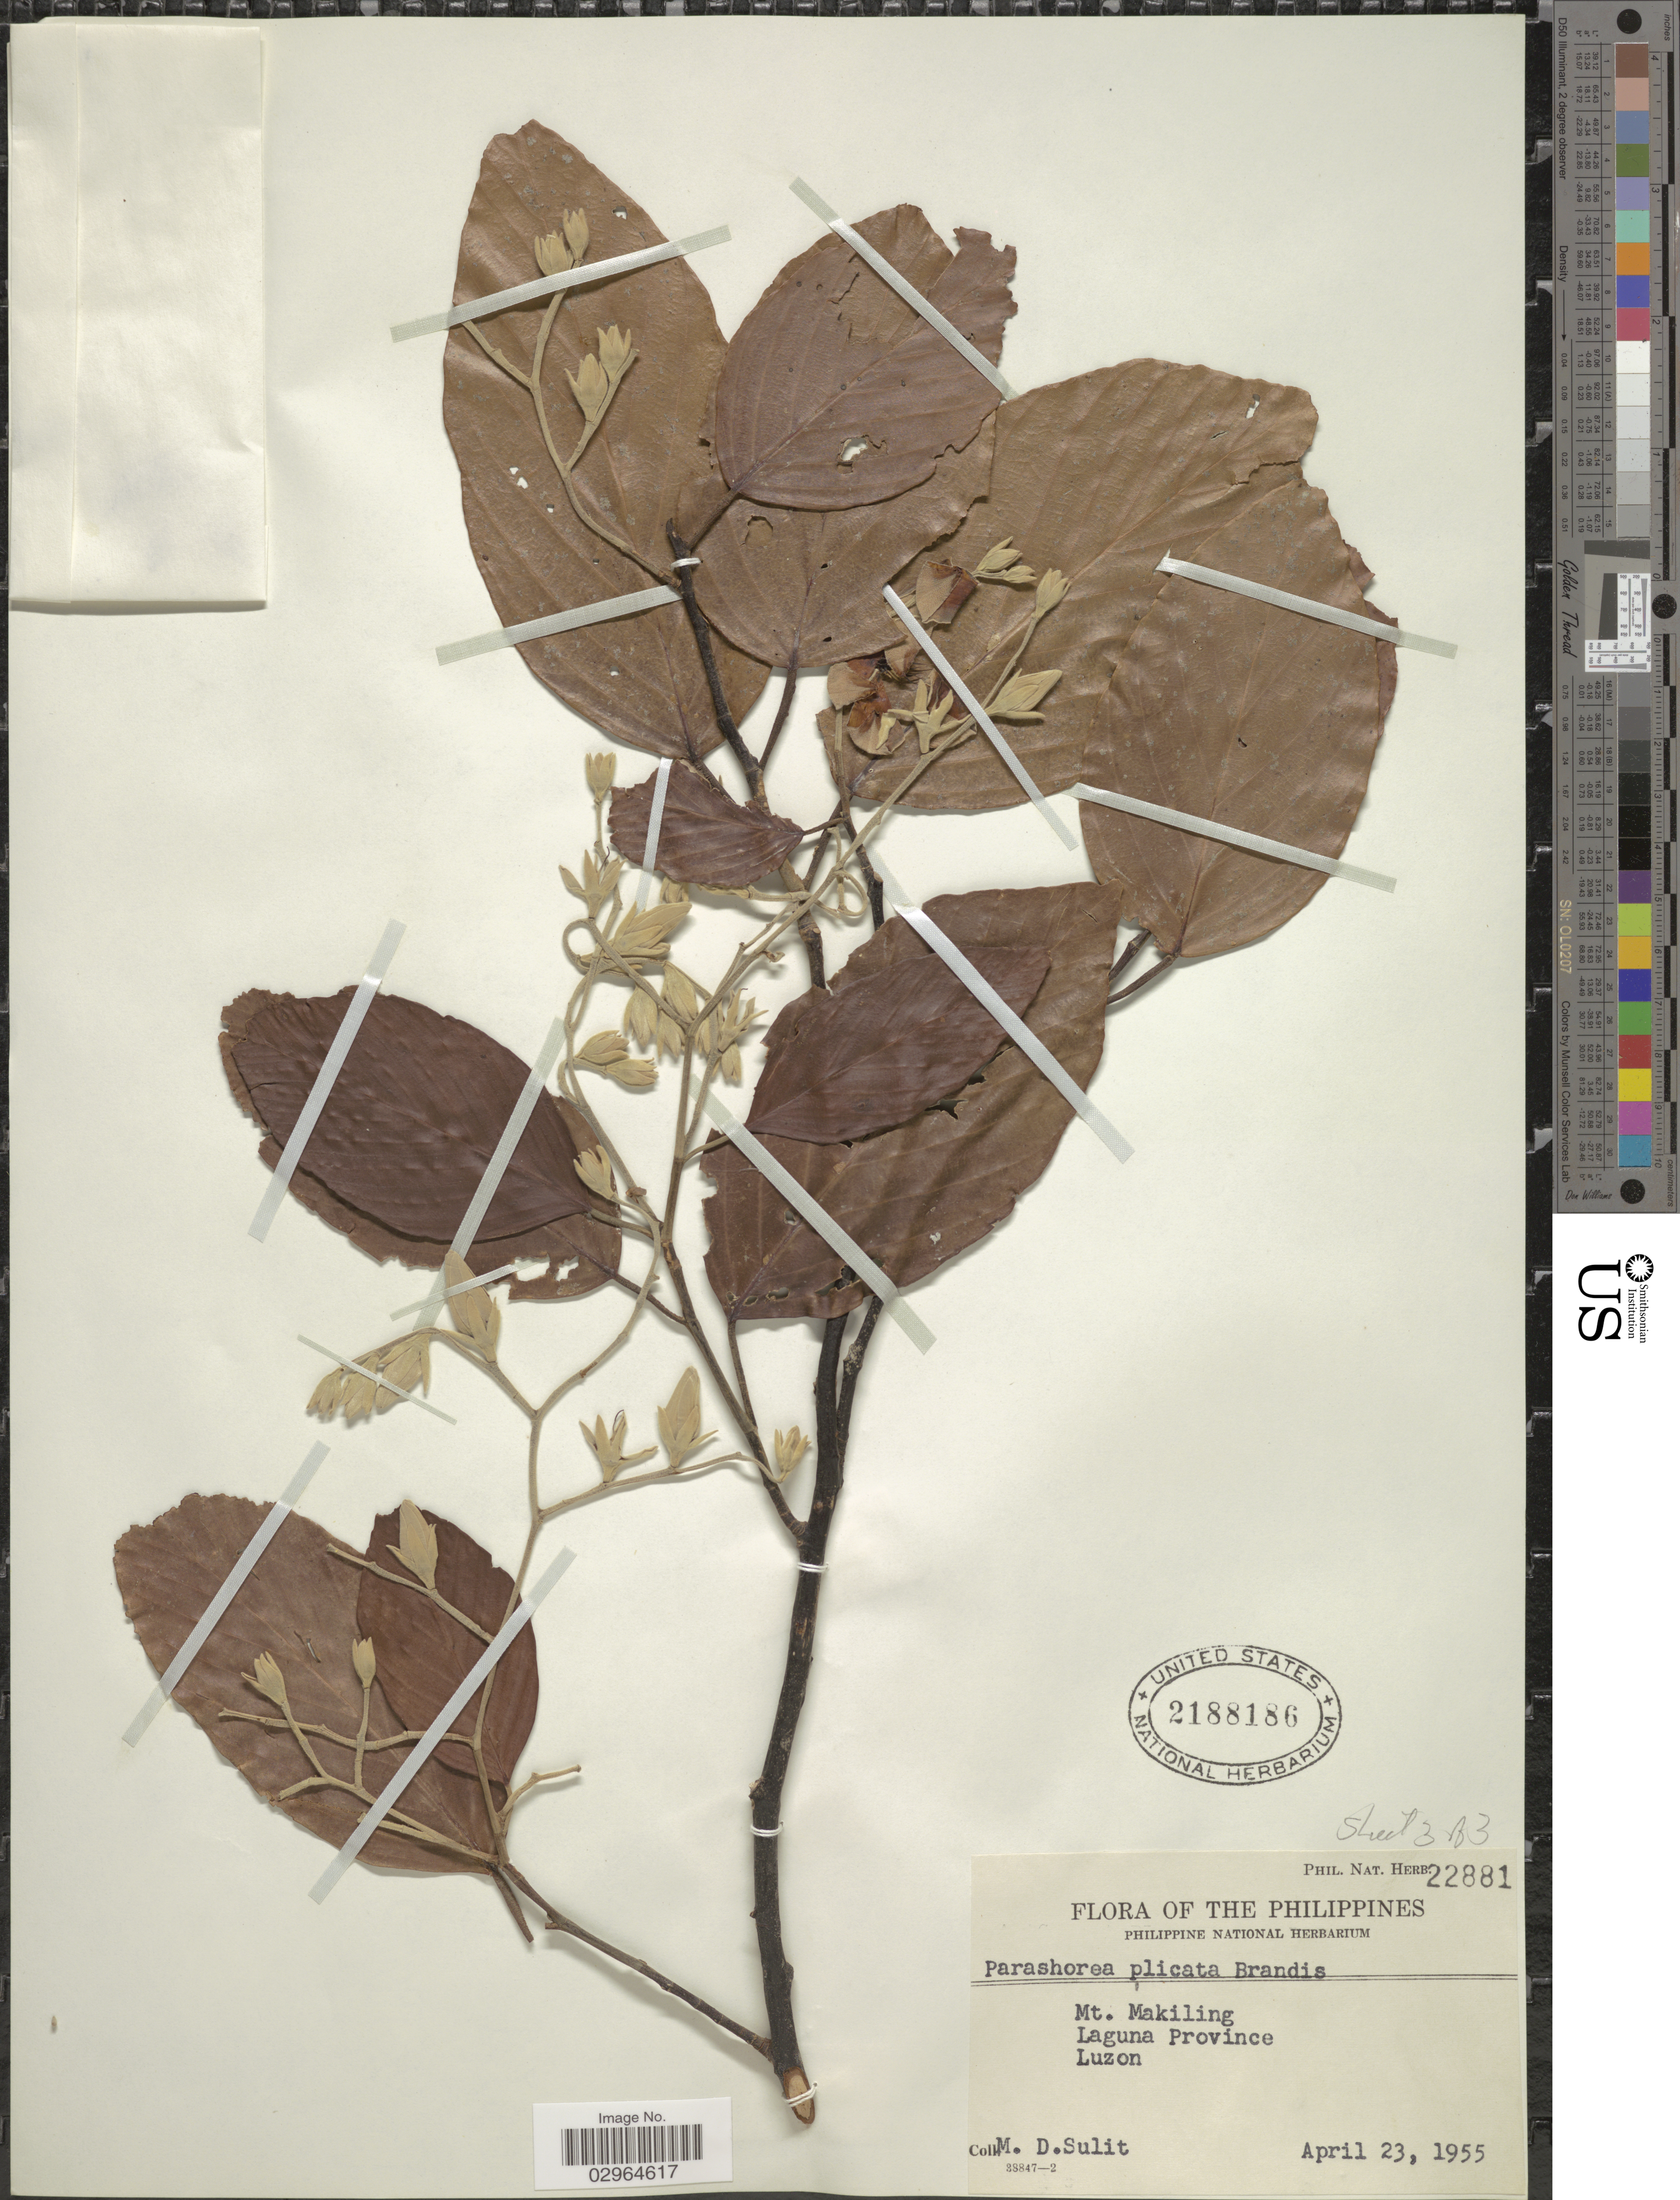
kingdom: Plantae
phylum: Tracheophyta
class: Magnoliopsida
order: Malvales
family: Dipterocarpaceae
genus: Parashorea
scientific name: Parashorea plicata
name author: Brandis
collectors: M. Sulit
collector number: Phil. Nat. Herb. 22881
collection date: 1955-04-23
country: Philippines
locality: Mt. Makiling. Laguna Province. Luzon.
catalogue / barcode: US 2188186